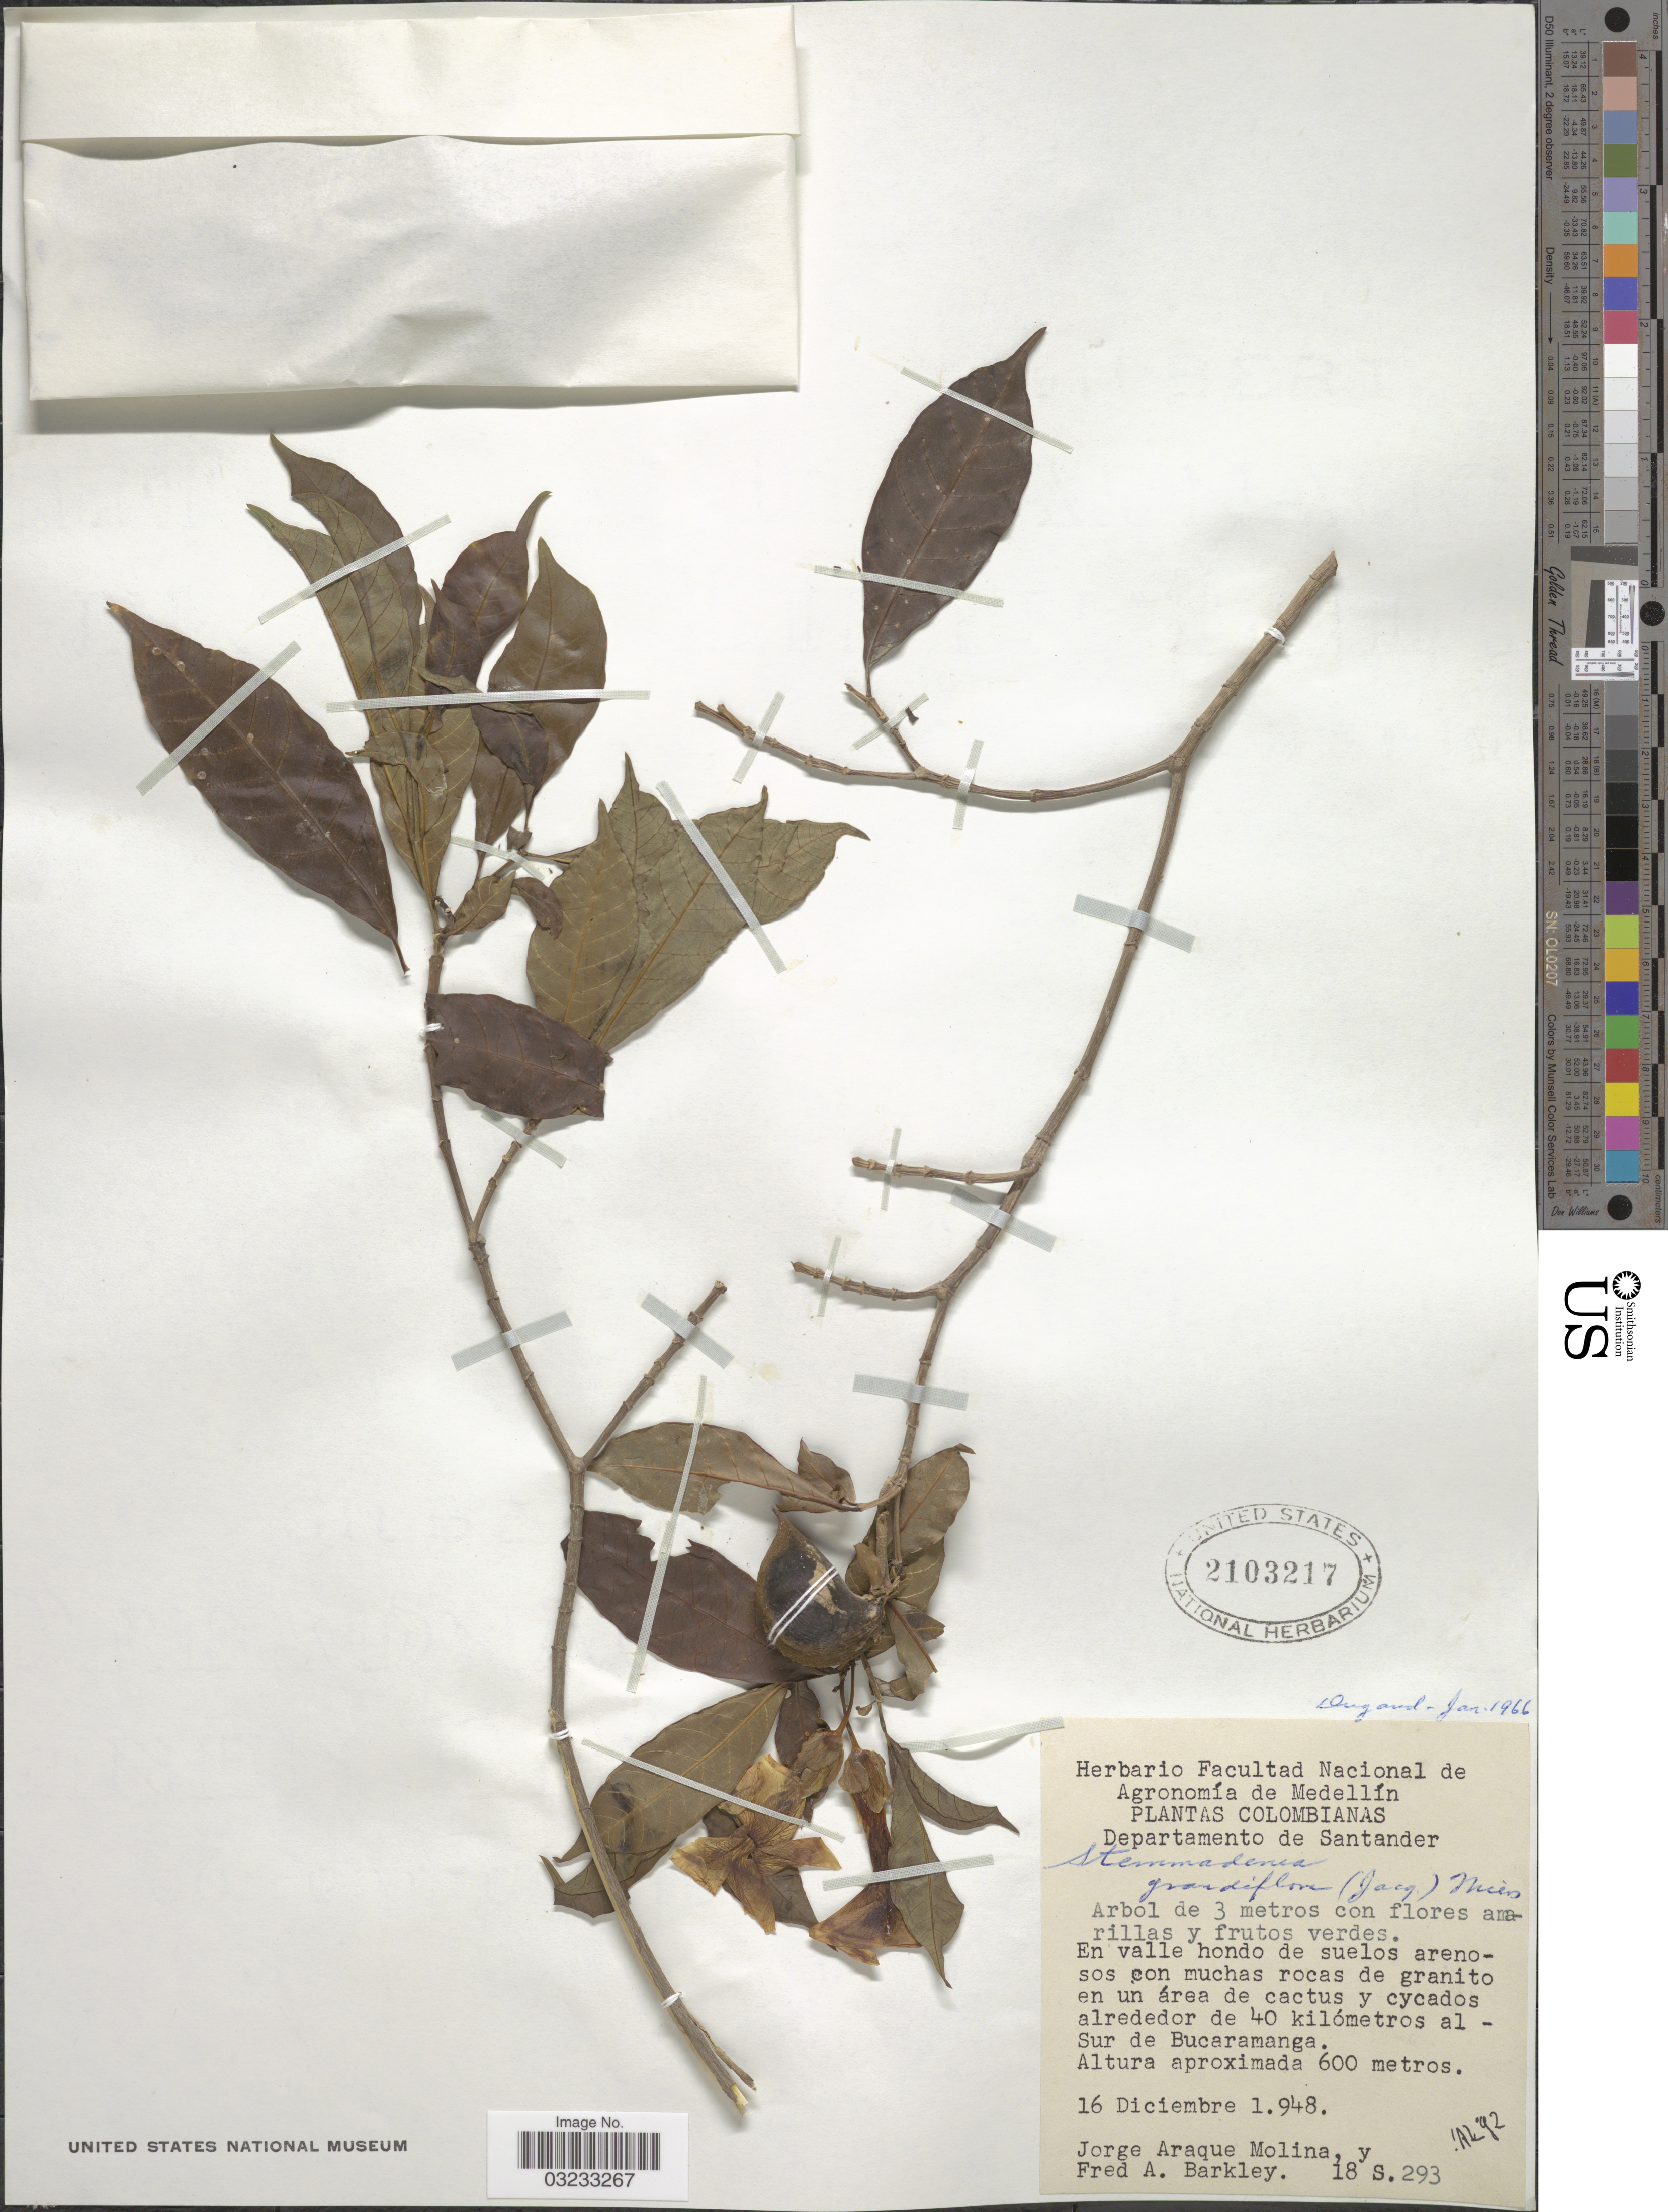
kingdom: Plantae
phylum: Tracheophyta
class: Magnoliopsida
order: Gentianales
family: Apocynaceae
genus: Stemmadenia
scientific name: Stemmadenia grandiflora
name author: (Jacq.) Miers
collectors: J. Araque Molina & F. A. Barkley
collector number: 18S293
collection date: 1948-12-16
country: Colombia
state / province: Santander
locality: Departamento de Santander, En valle hondo de suelos arenosos con muchas rocas de granito en un área de cactus y cycados alrededor de 40 kilómetros al Sur de Bucaramanga.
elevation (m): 600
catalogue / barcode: US 2103217